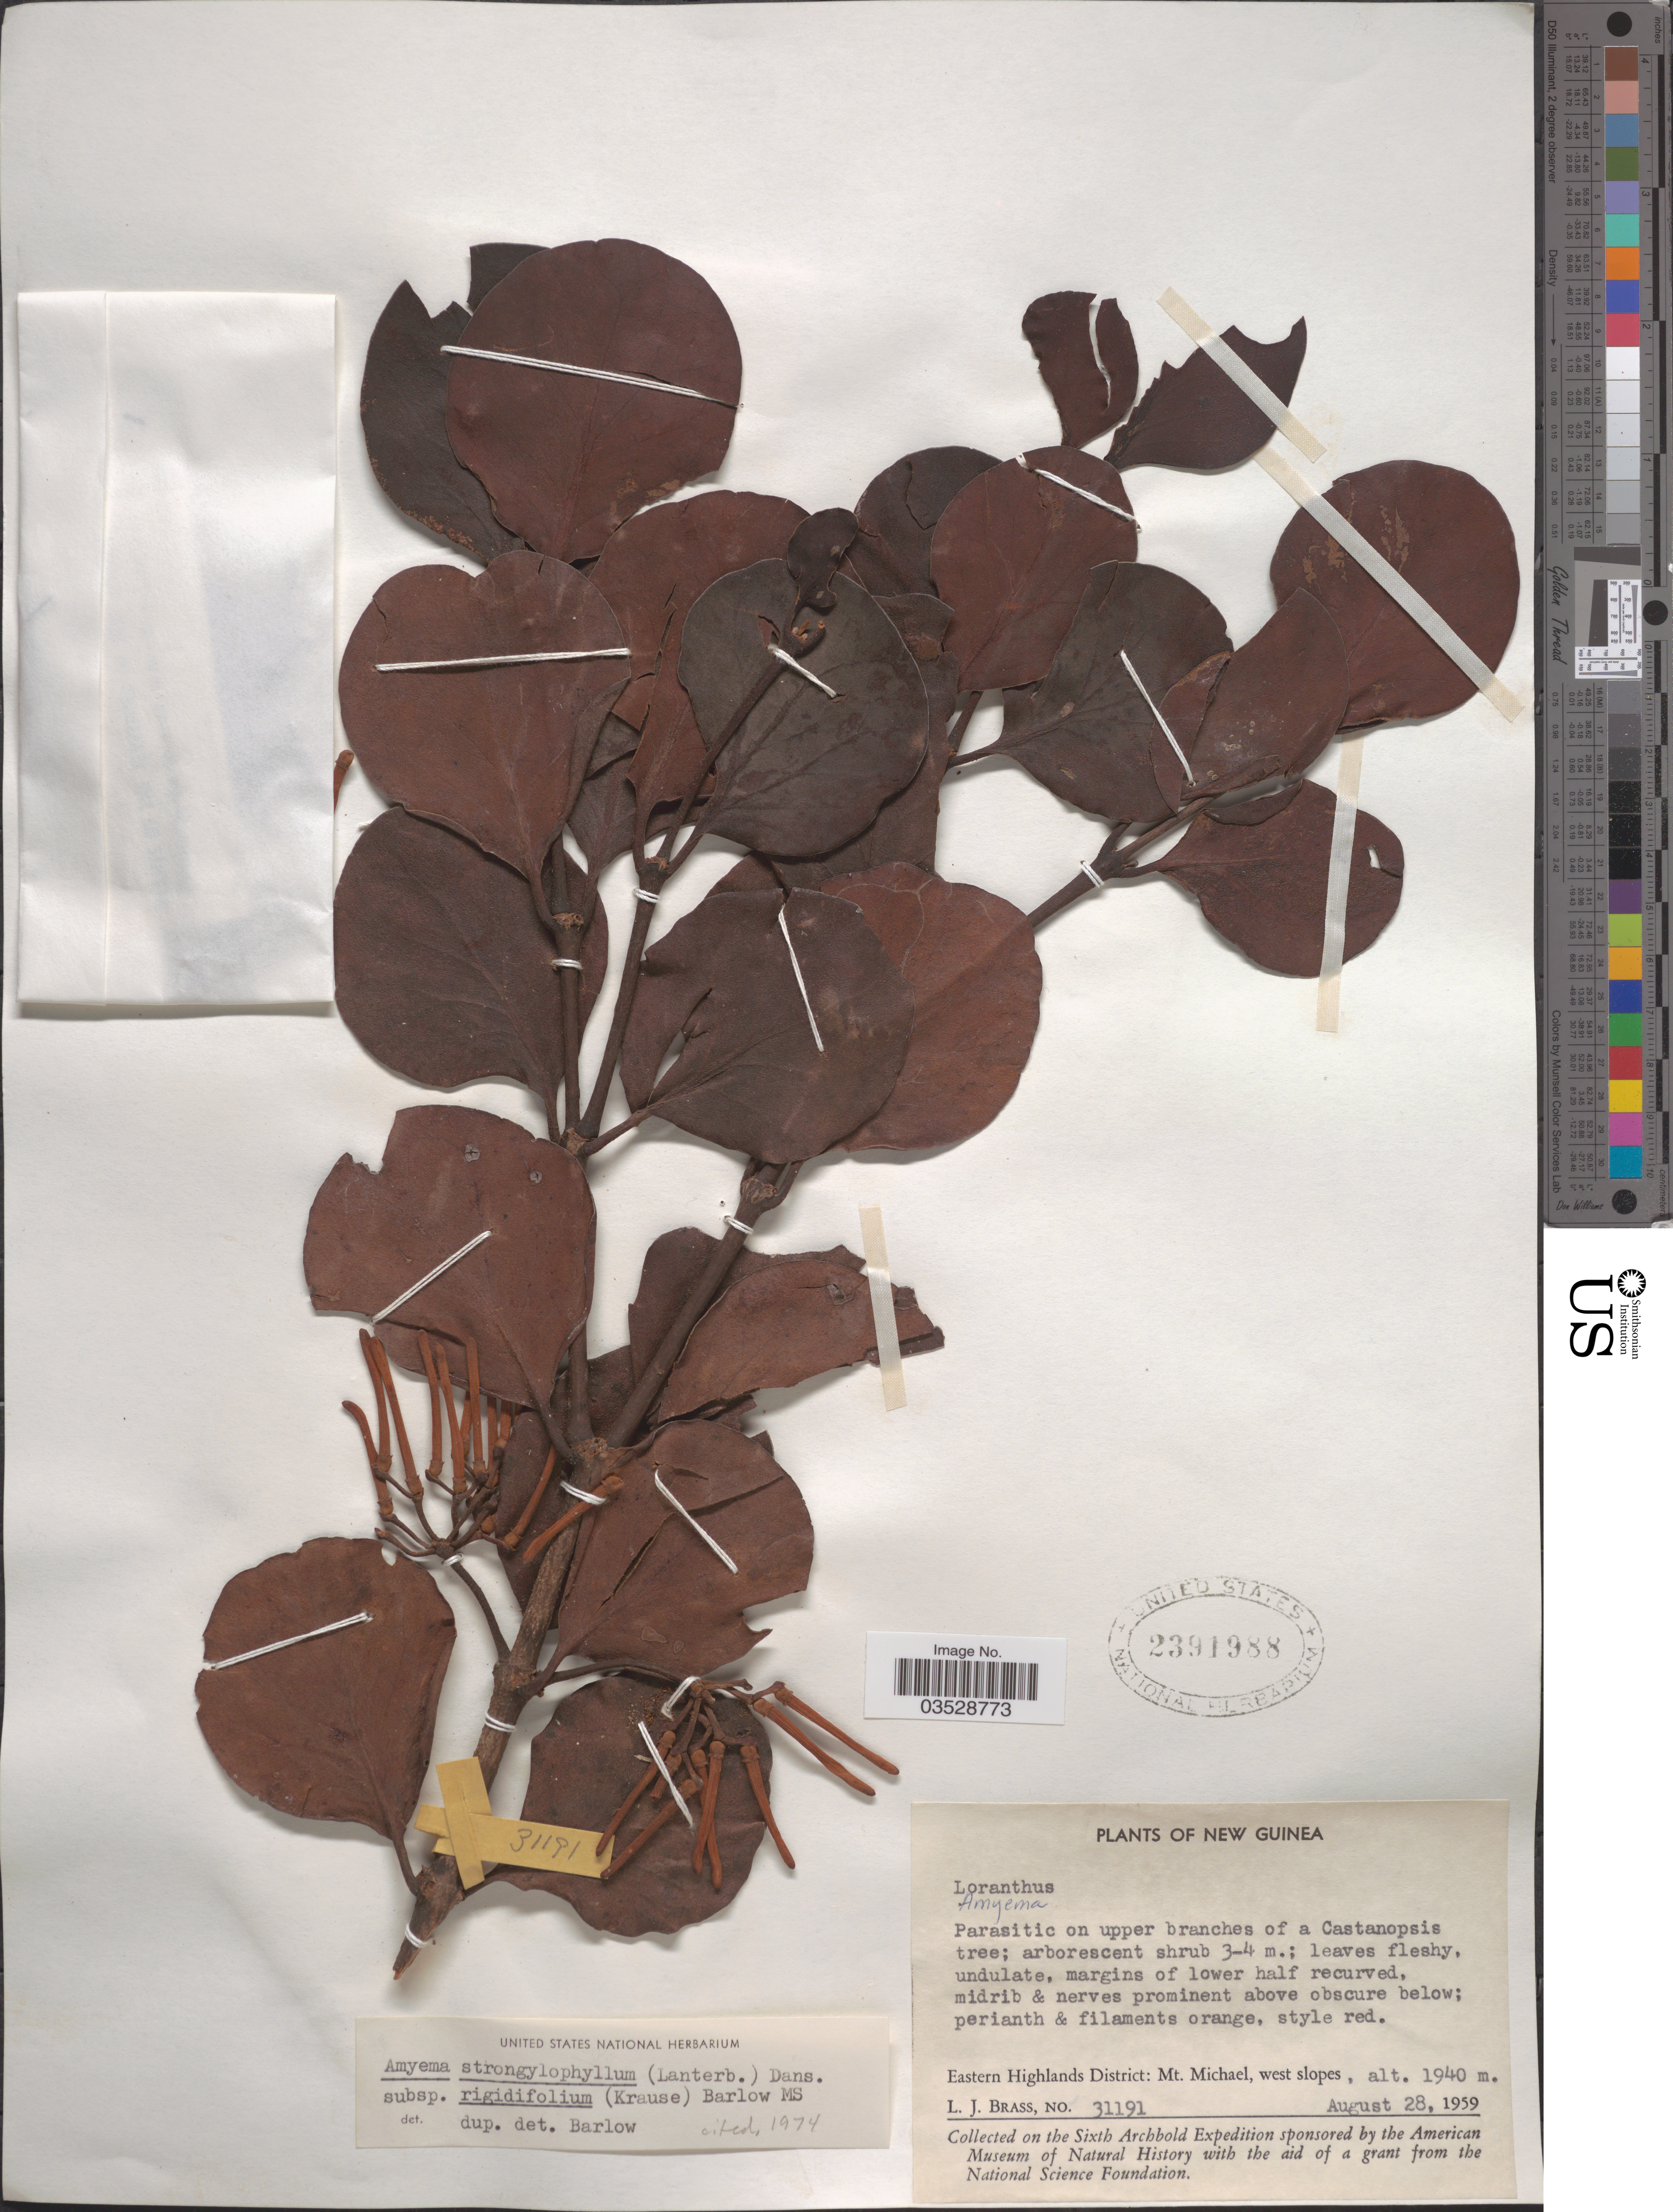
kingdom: Plantae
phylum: Tracheophyta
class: Magnoliopsida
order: Santalales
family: Loranthaceae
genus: Amyema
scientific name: Amyema rigidiflora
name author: Danser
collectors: L. J. Brass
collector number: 31191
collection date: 1959-08-28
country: Papua New Guinea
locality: New Guinea. Eastern Highlands District: Mt. Michael, west slopes.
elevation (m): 1940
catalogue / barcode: US 2391988